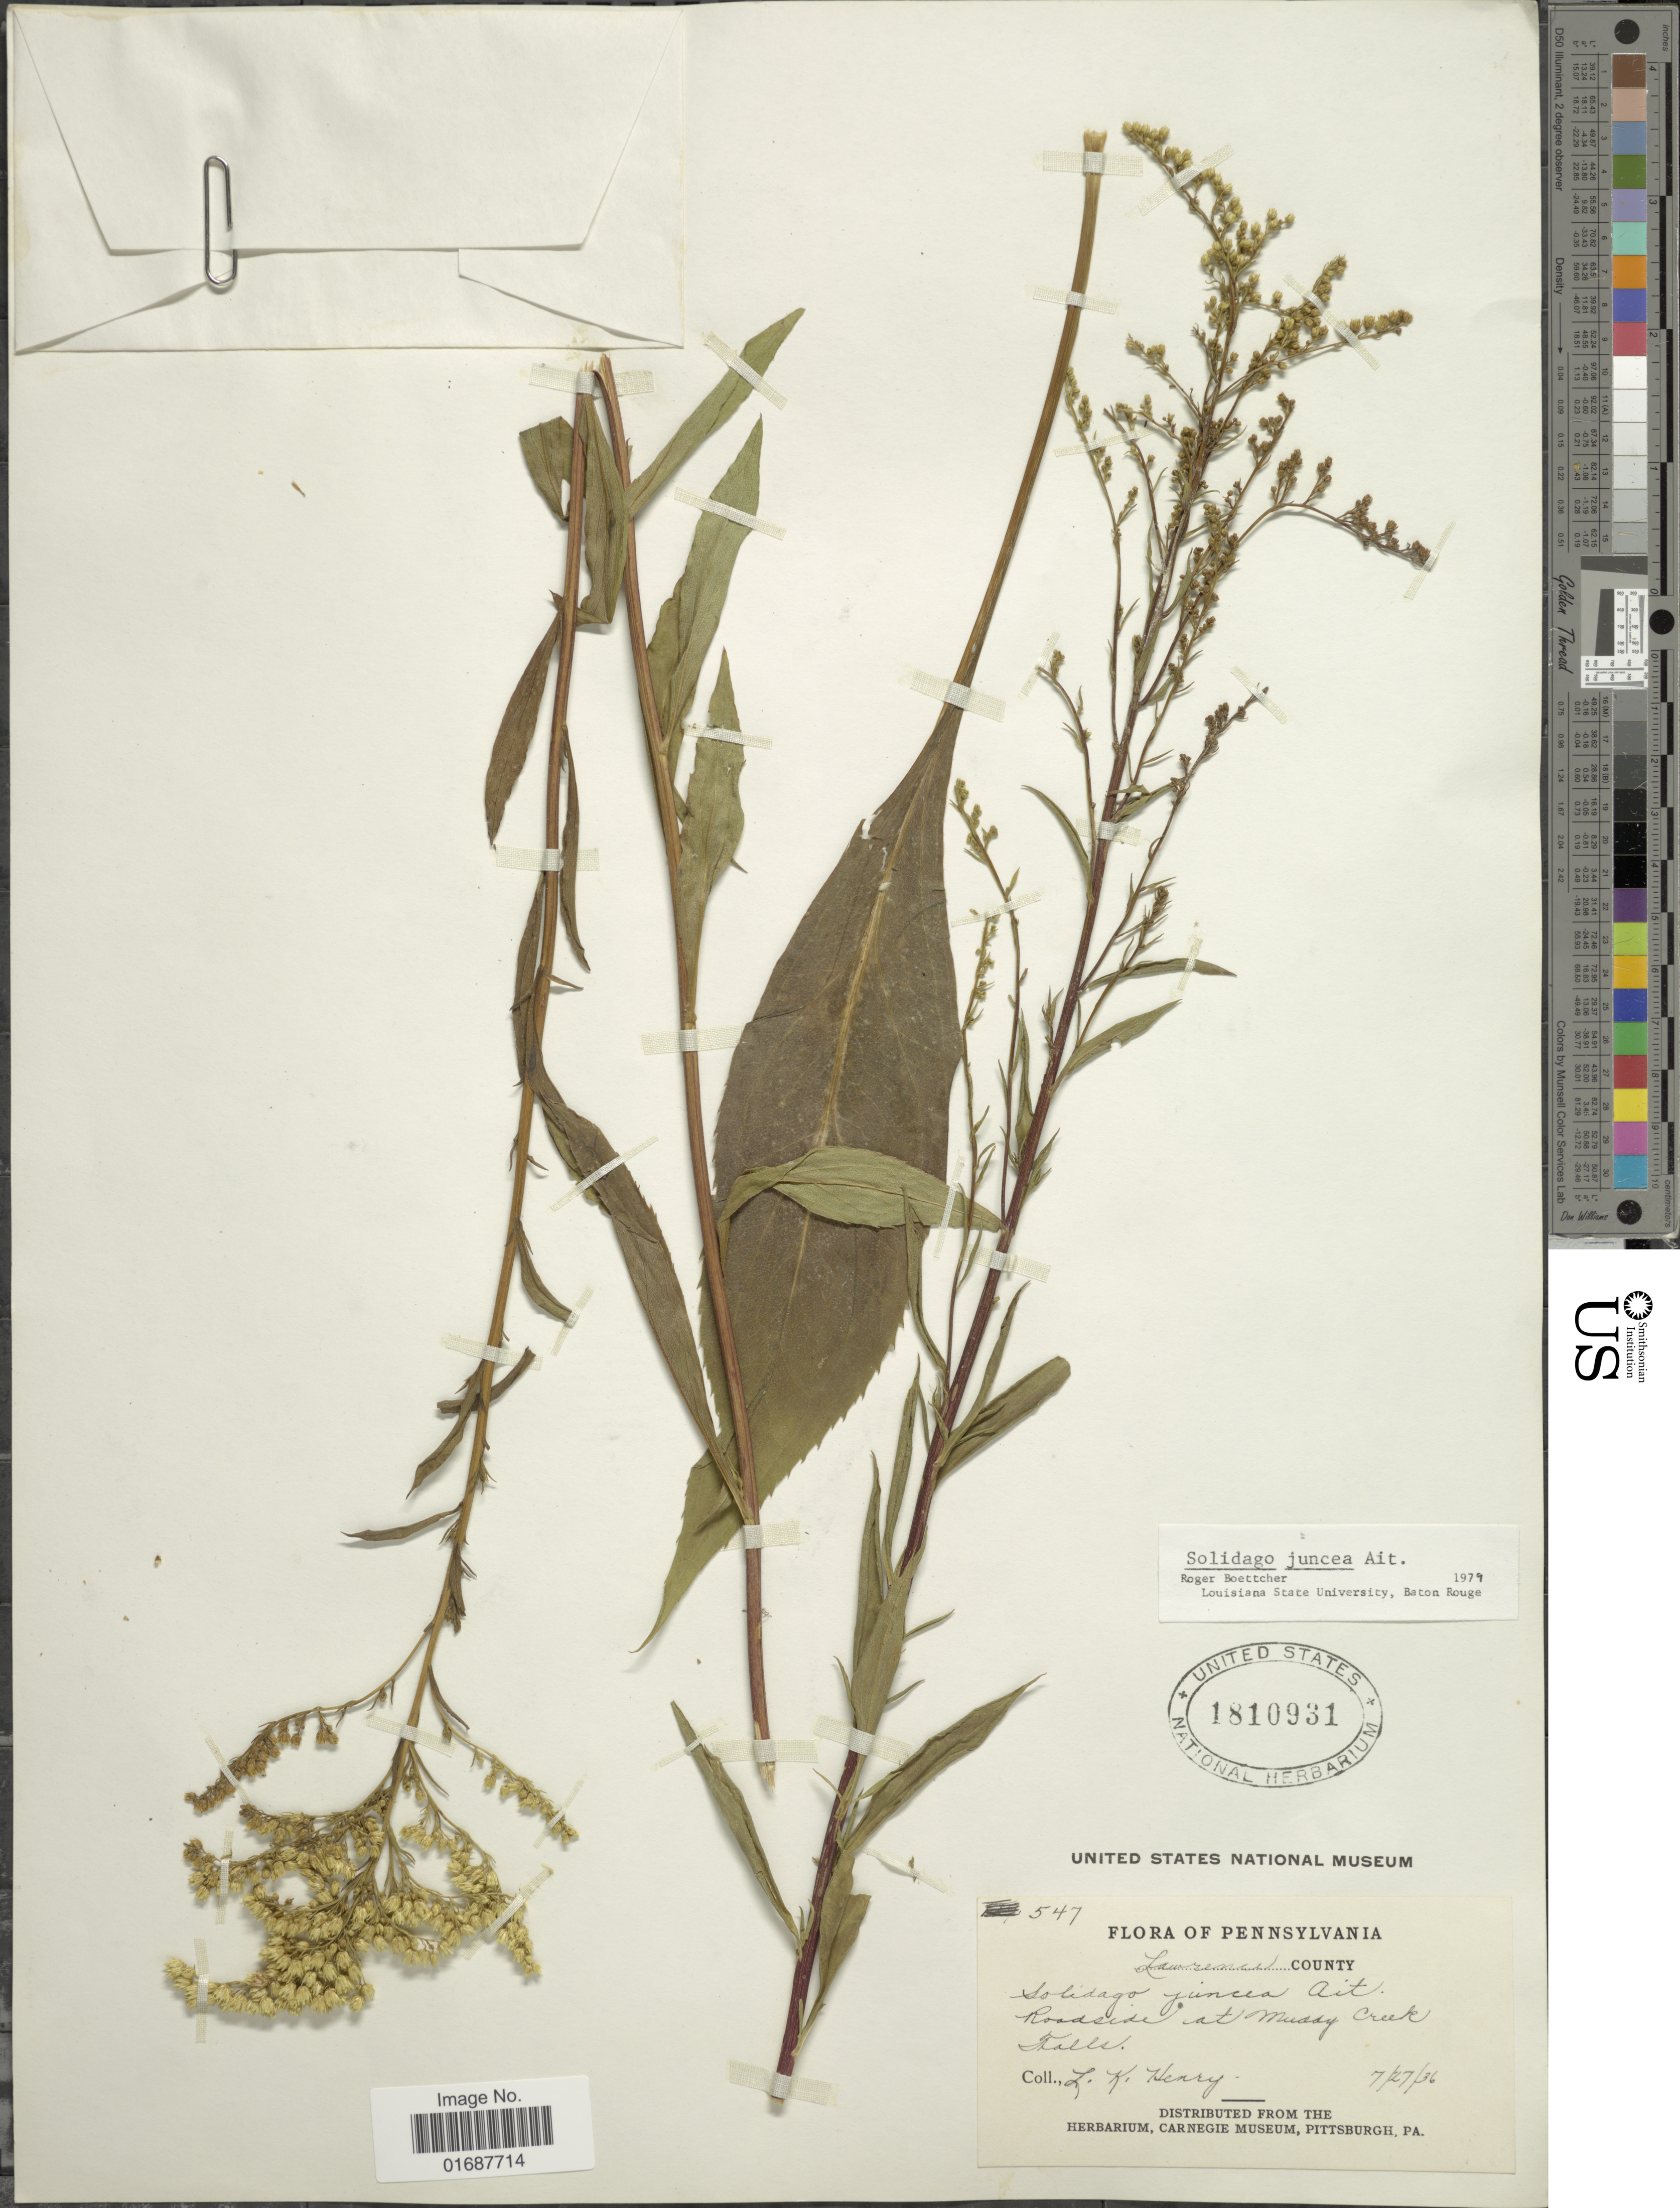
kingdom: Plantae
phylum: Tracheophyta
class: Magnoliopsida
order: Asterales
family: Asteraceae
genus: Solidago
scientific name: Solidago juncea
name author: Aiton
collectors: L. K. Henry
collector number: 547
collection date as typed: Transcribed d/m/y: 27/7/36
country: United States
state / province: Pennsylvania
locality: Lawrence County. Roadside at Muddy Creek Falls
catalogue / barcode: US 1810931